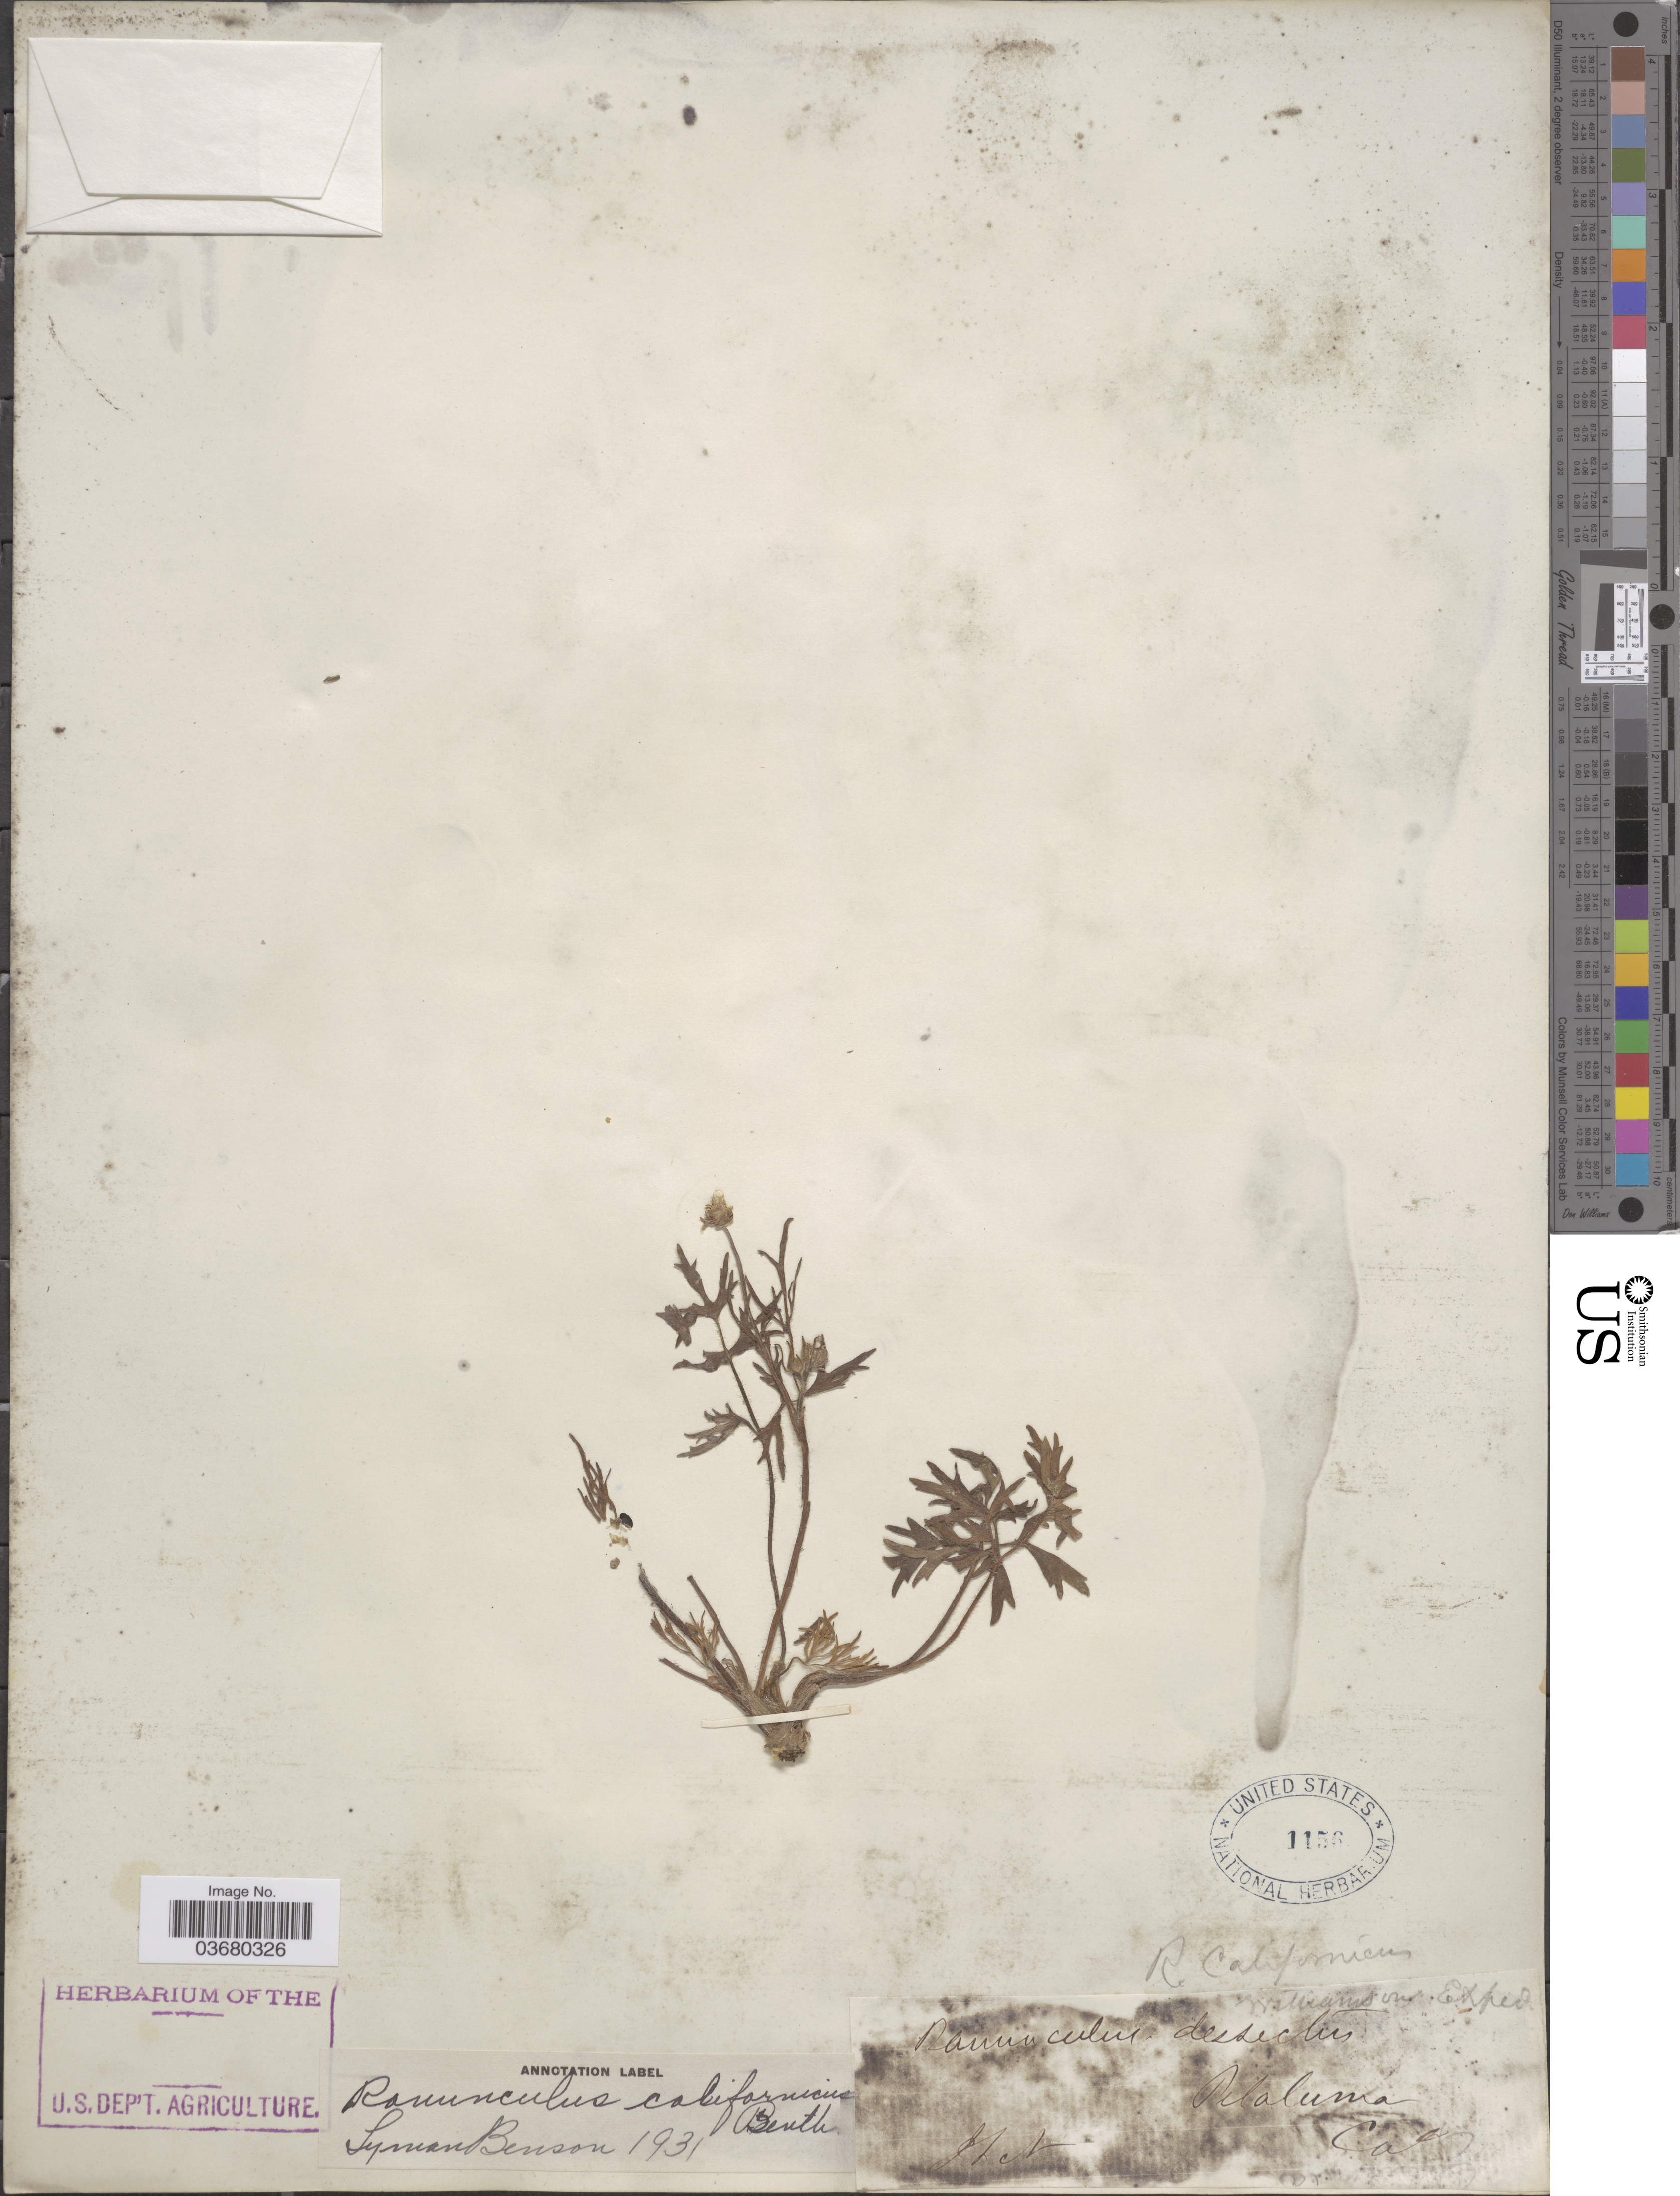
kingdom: Plantae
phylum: Tracheophyta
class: Magnoliopsida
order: Ranunculales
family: Ranunculaceae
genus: Ranunculus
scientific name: Ranunculus californicus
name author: Benth.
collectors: J. S. Newberry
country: United States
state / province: California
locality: Petaluma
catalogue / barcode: US 1156